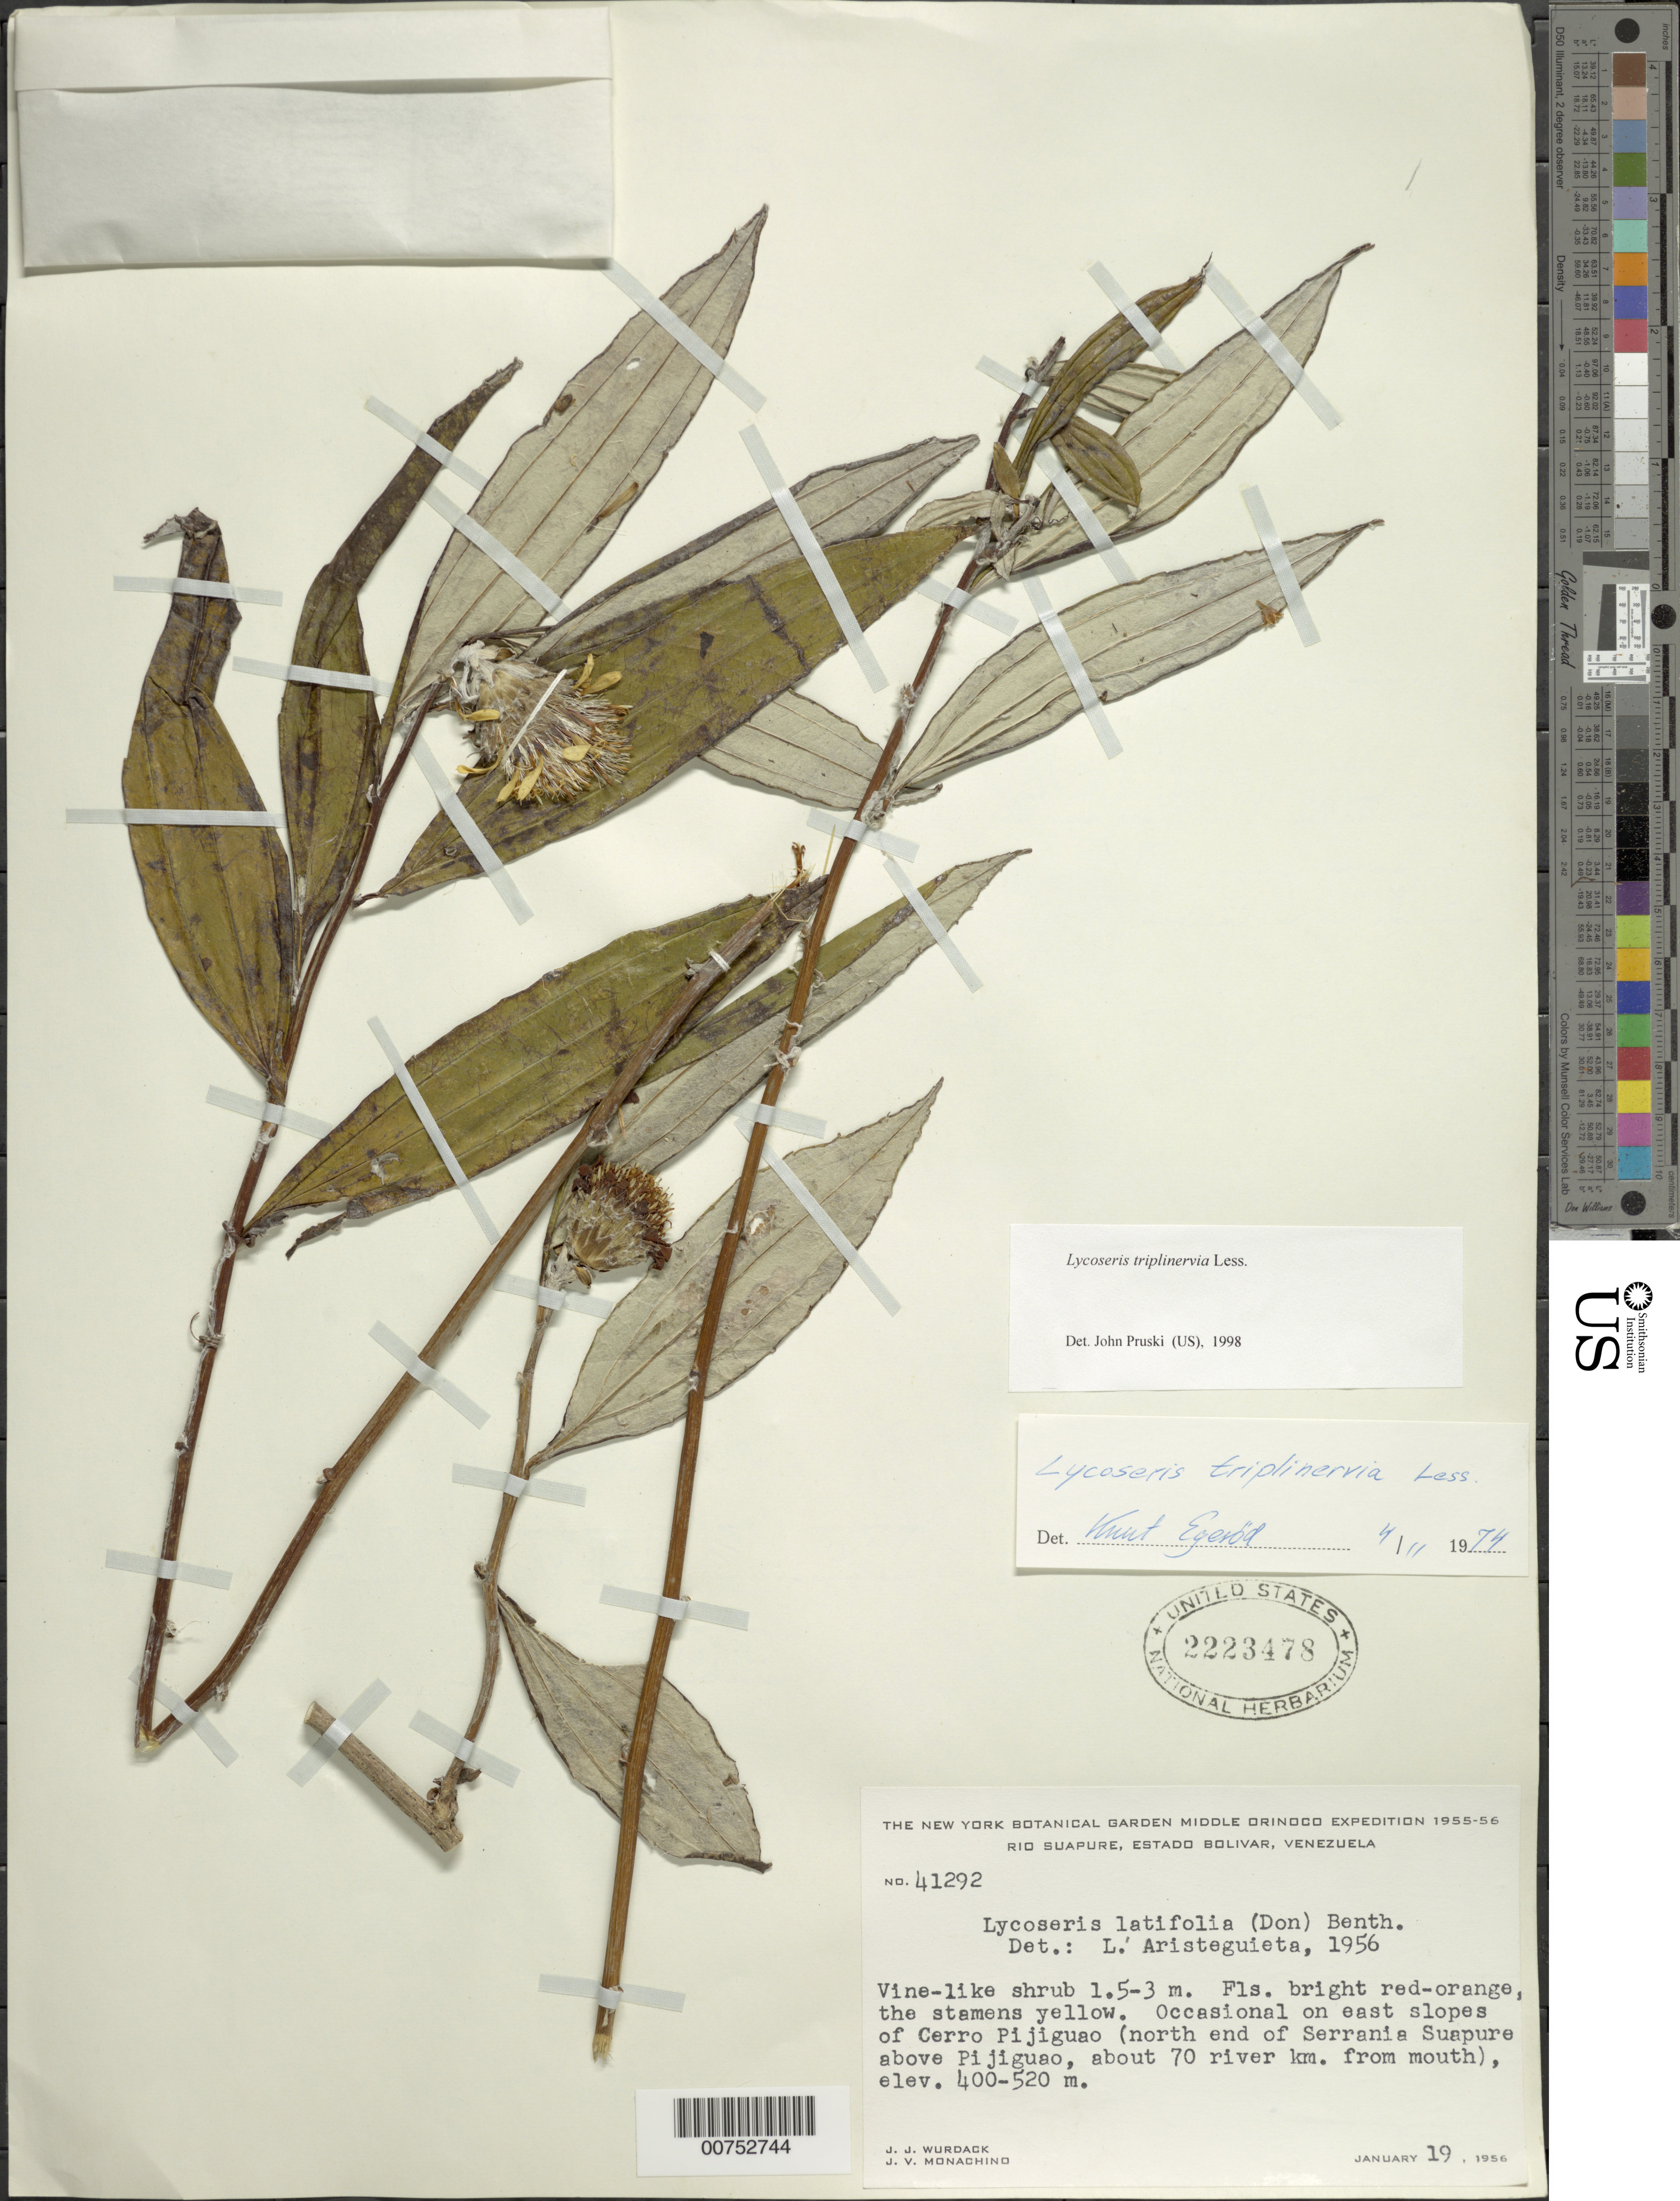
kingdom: Plantae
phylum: Tracheophyta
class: Magnoliopsida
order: Asterales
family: Asteraceae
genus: Lycoseris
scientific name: Lycoseris triplinervia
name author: Less.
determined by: Pruski, J. F.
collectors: J. J. Wurdack & J. V. Monachino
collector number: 41292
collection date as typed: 19-Jan-56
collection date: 1956-01-19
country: Venezuela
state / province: Bolívar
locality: Cerro Pijiguao, upper E slope, N end of Serrania Suapure above Pijiguao, about 70 river km from mouth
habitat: Slopes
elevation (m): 400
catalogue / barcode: US 2223478